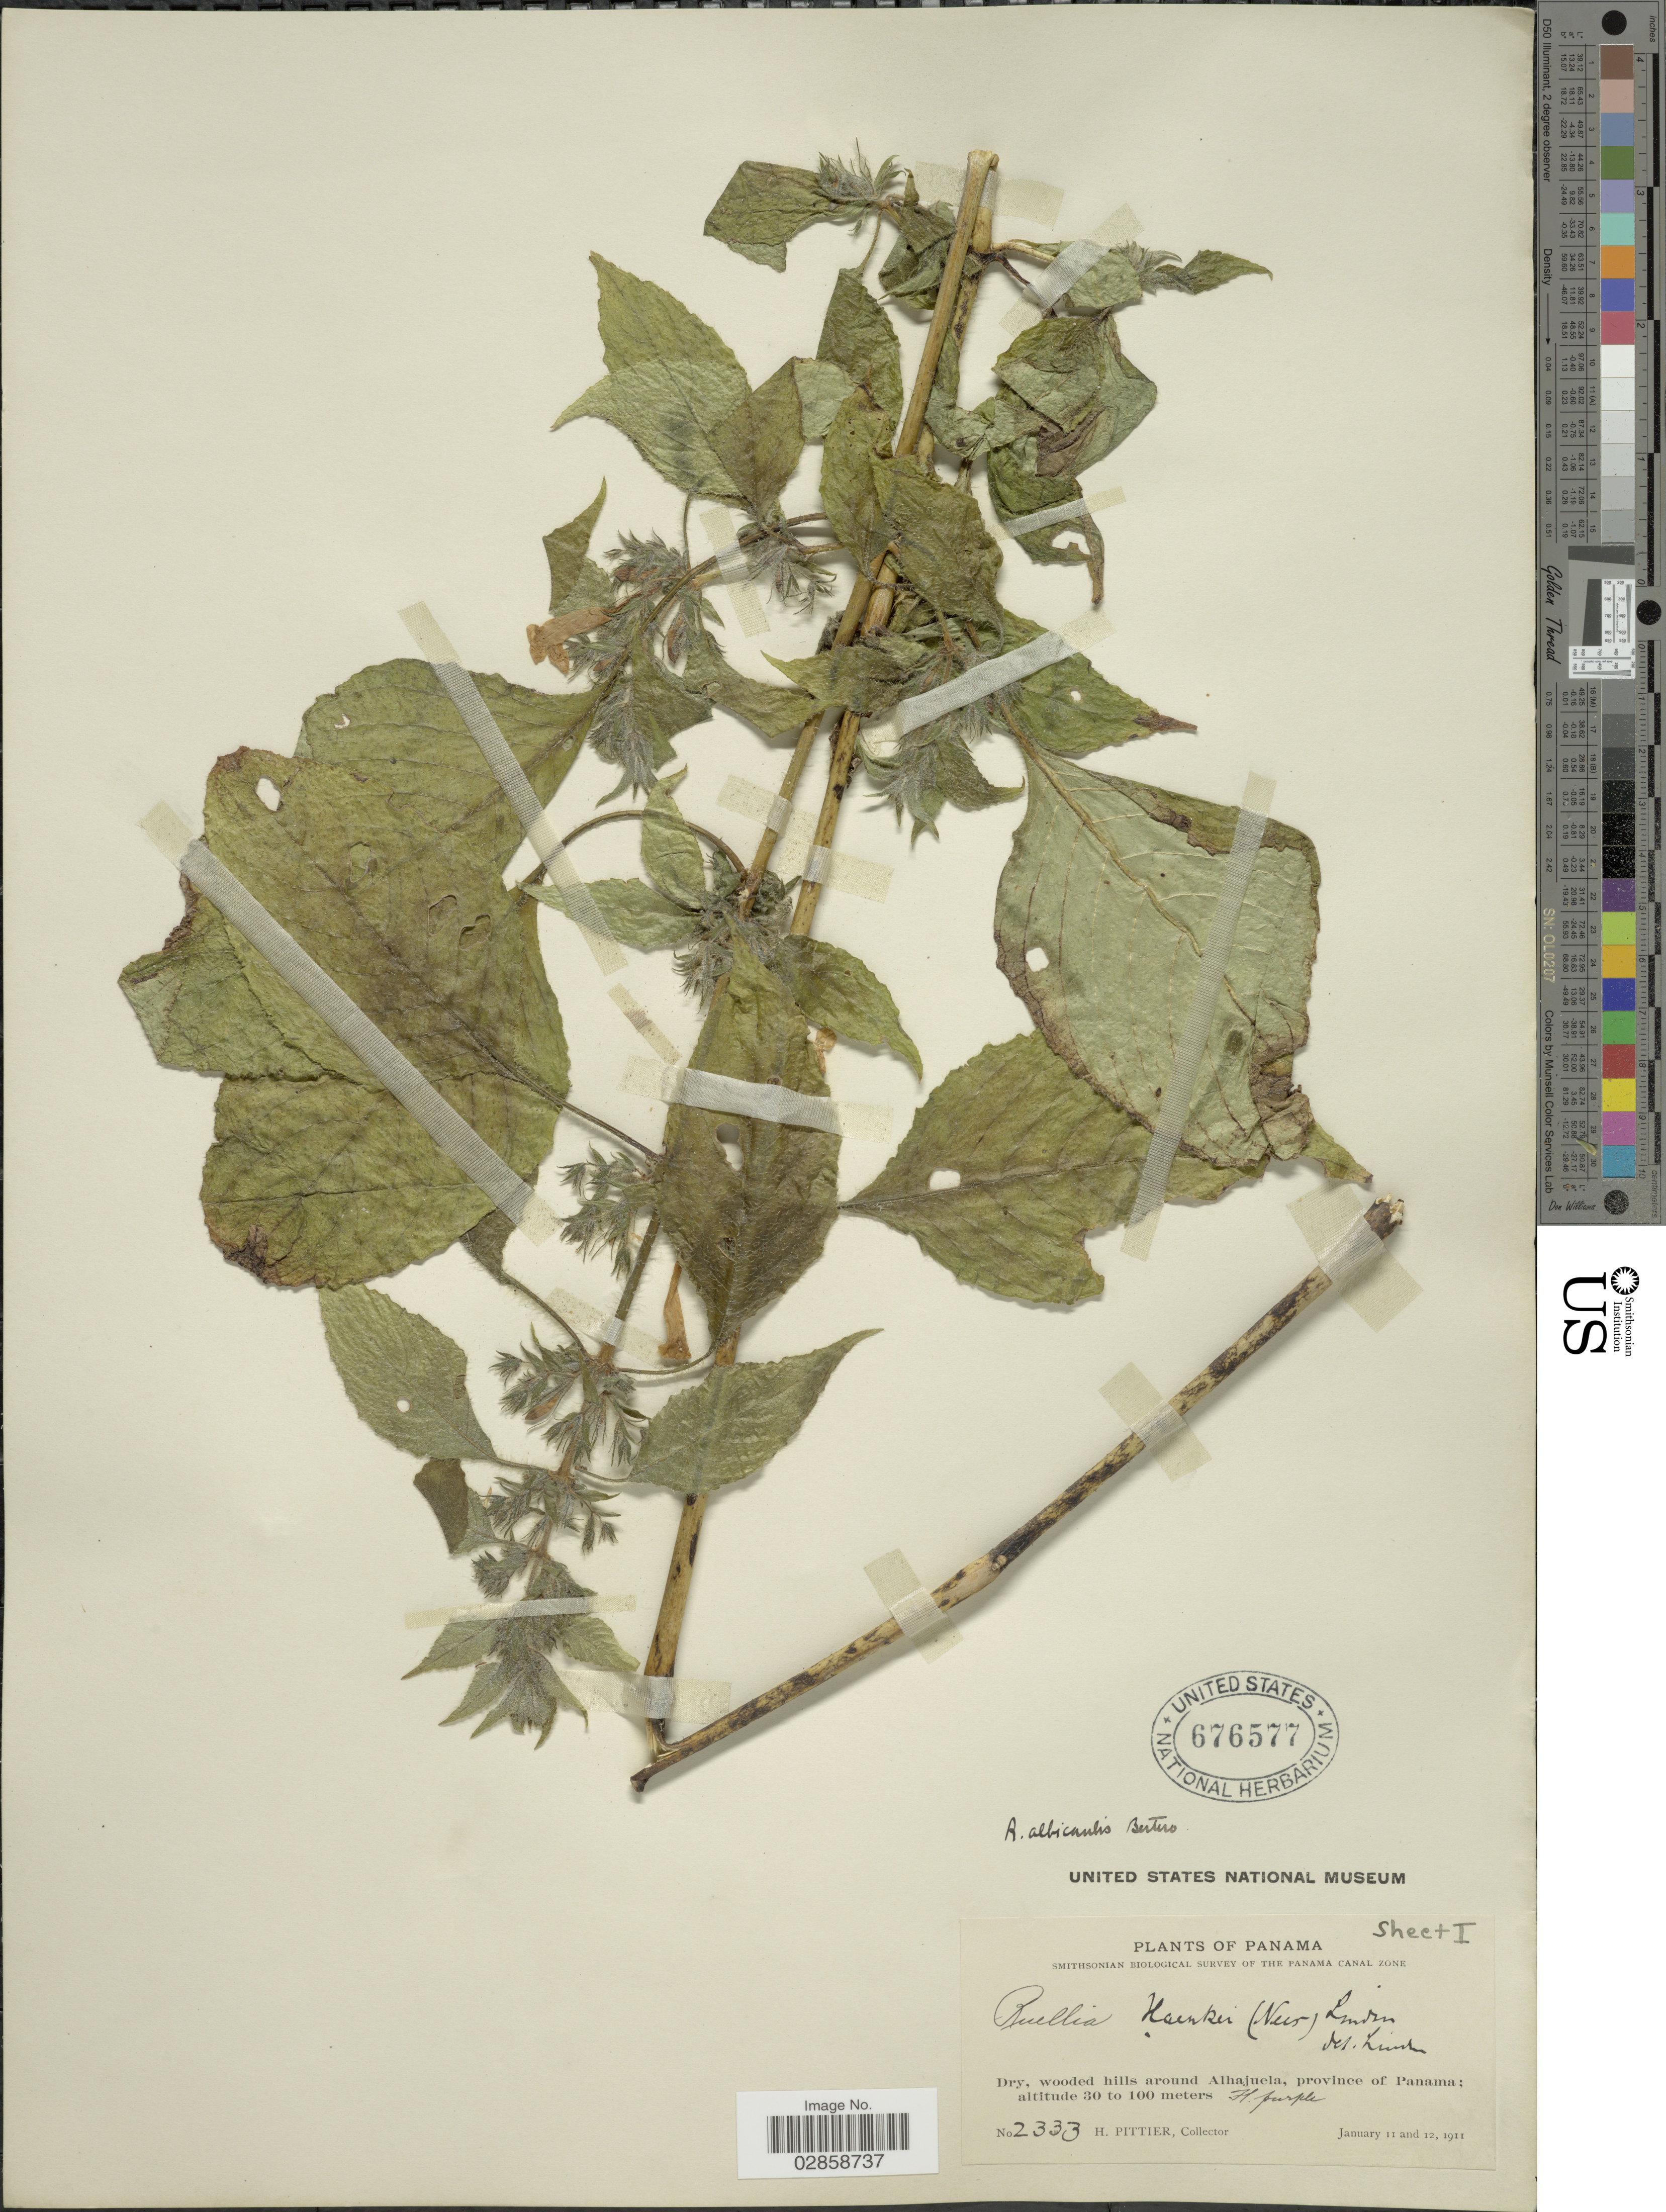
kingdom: Plantae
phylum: Tracheophyta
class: Magnoliopsida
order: Lamiales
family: Acanthaceae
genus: Ruellia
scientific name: Ruellia inundata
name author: Kunth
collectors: H. F. Pittier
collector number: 2333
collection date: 1911-01-11/1911-01-12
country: Panama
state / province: Panamá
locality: Dry, wooded hills around Alhajuela.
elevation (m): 30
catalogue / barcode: US 676577